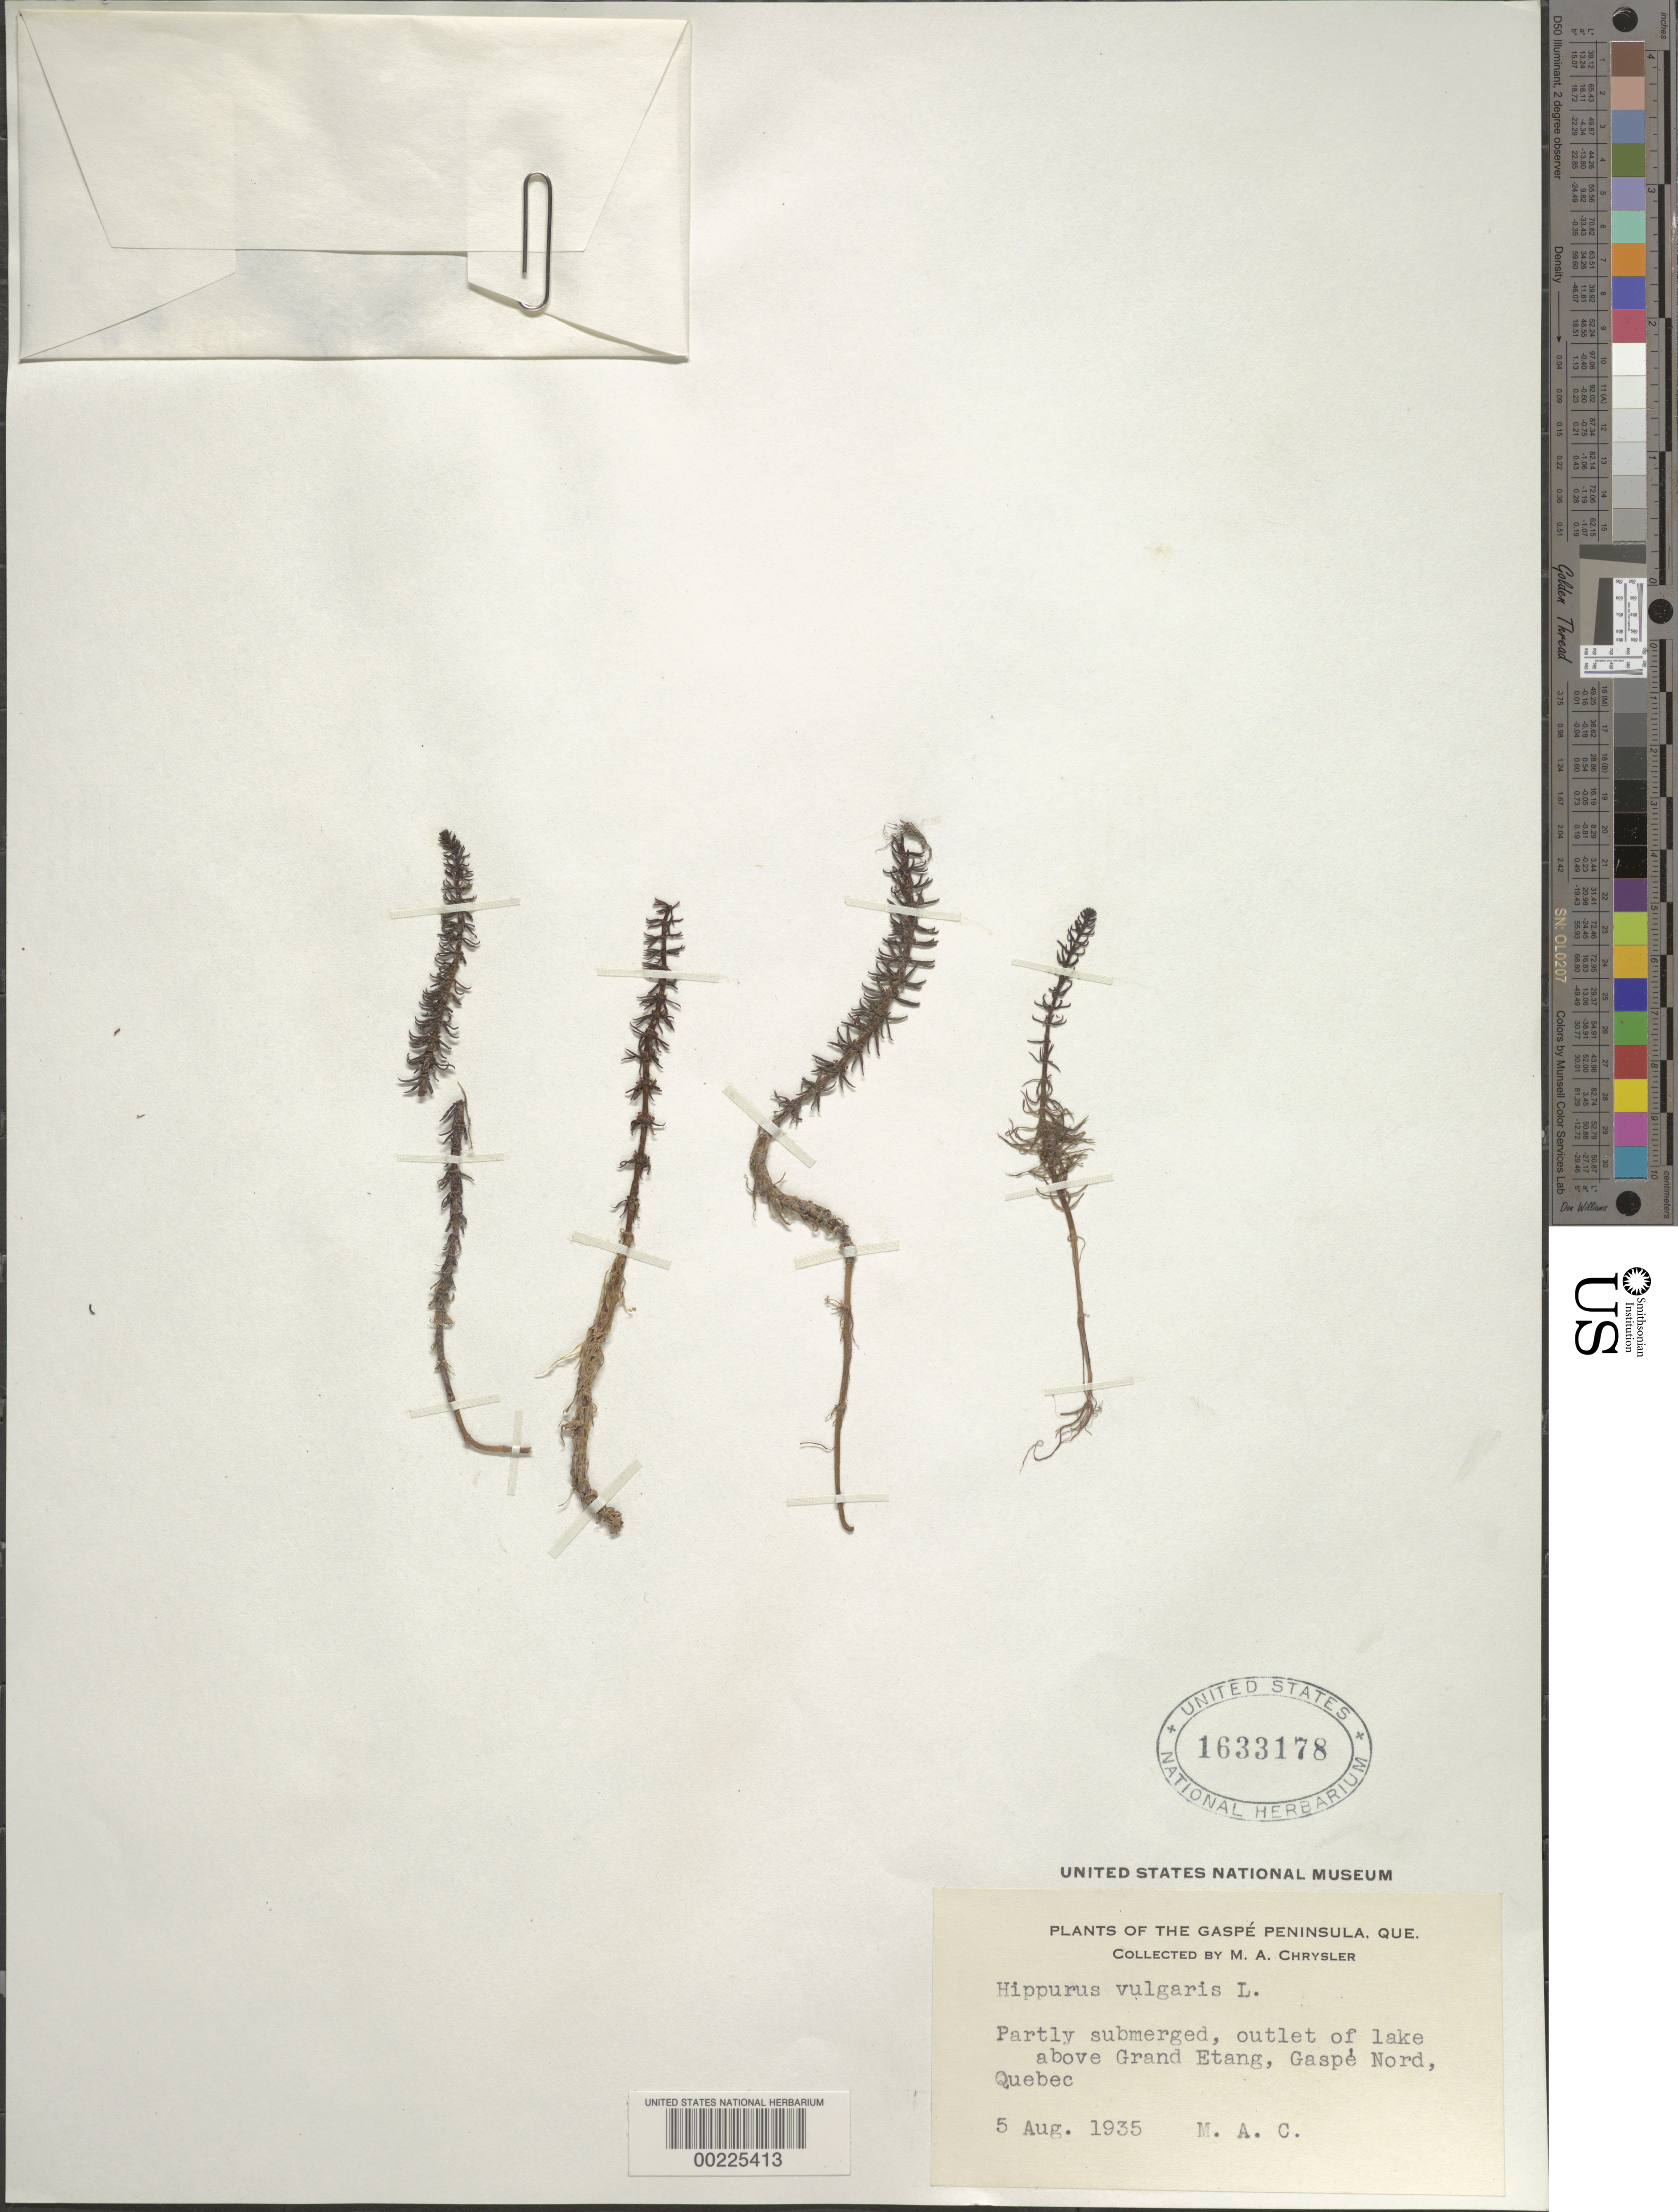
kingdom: Plantae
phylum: Tracheophyta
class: Magnoliopsida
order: Lamiales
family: Plantaginaceae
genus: Hippuris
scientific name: Hippuris vulgaris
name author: L.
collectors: M. A. Chrysler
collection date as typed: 05 Aug 1935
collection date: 1935-08-05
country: Canada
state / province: Quebec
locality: Outlet of lake above grand etang, gaspe nord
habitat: Outlet of lake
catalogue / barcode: US 1633178